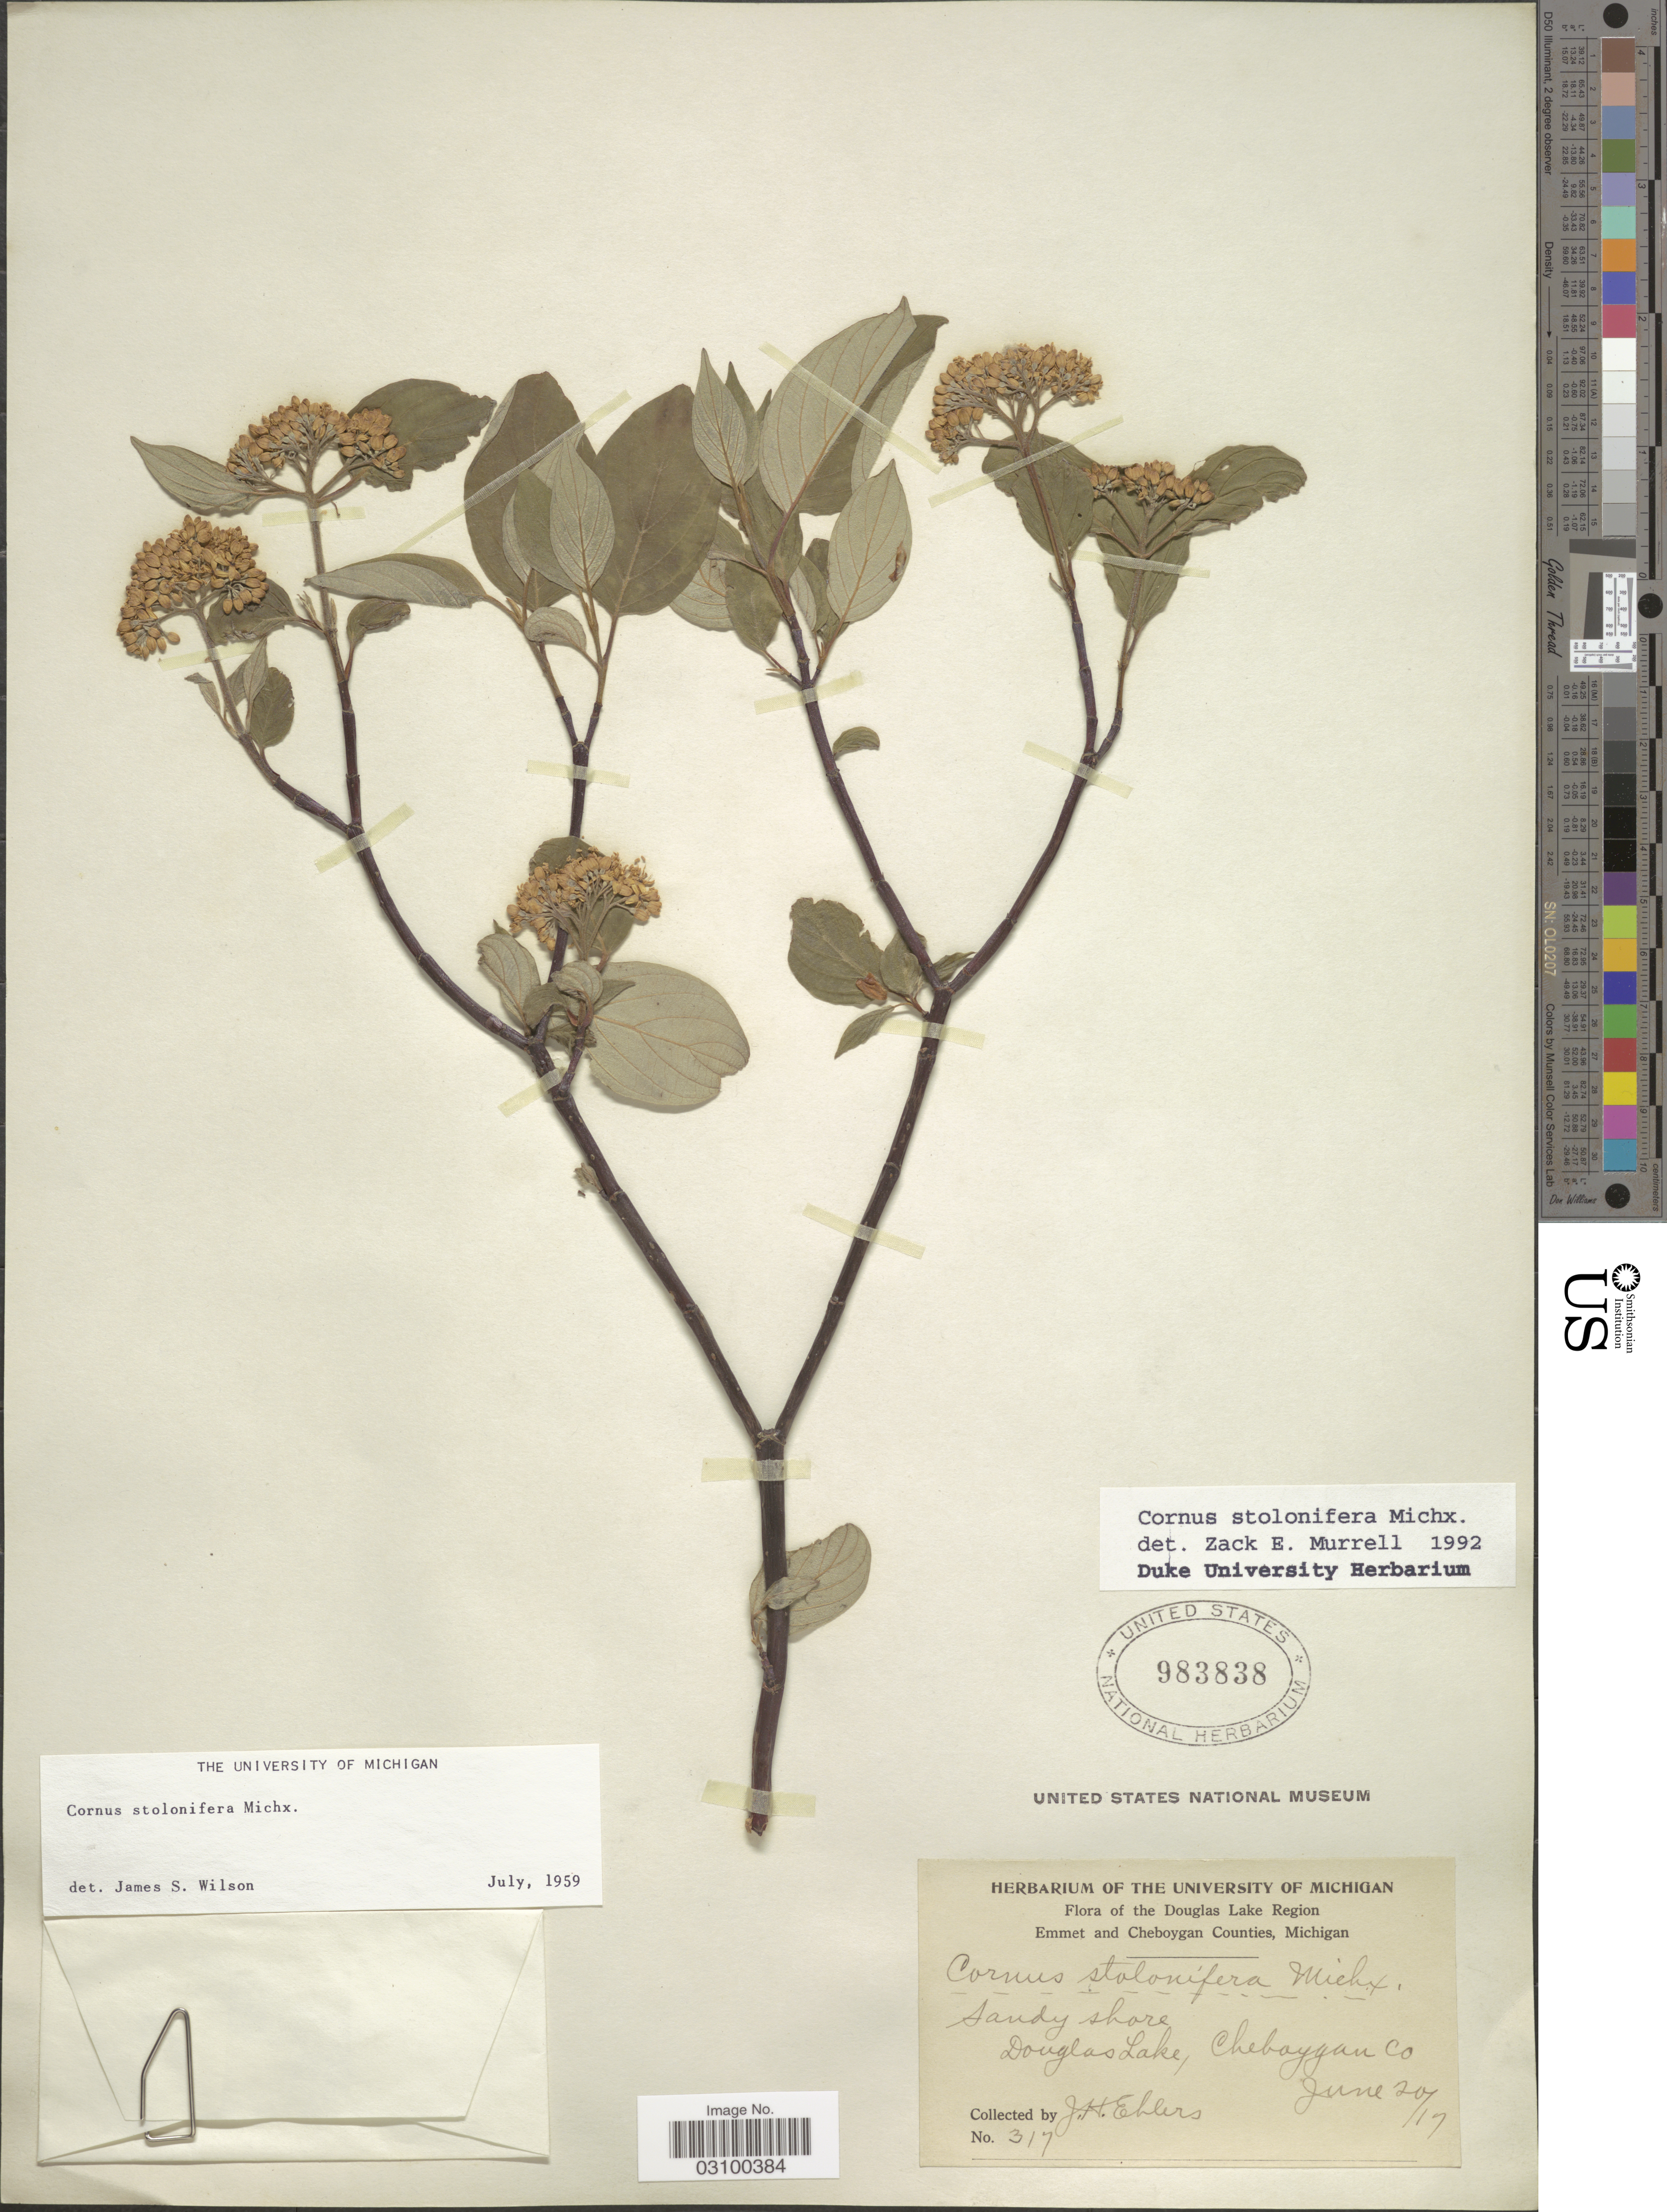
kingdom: Plantae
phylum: Tracheophyta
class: Magnoliopsida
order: Cornales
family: Cornaceae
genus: Cornus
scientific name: Cornus sericea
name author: L.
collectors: J. H. Ehlers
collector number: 317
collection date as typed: Transcribed d/m/y: 20/6/17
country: United States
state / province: Michigan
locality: Dougkas Lake Region. Emmet and Cheboygan Counties. Douglas Lake, Cheboygan Co.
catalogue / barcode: US 983838